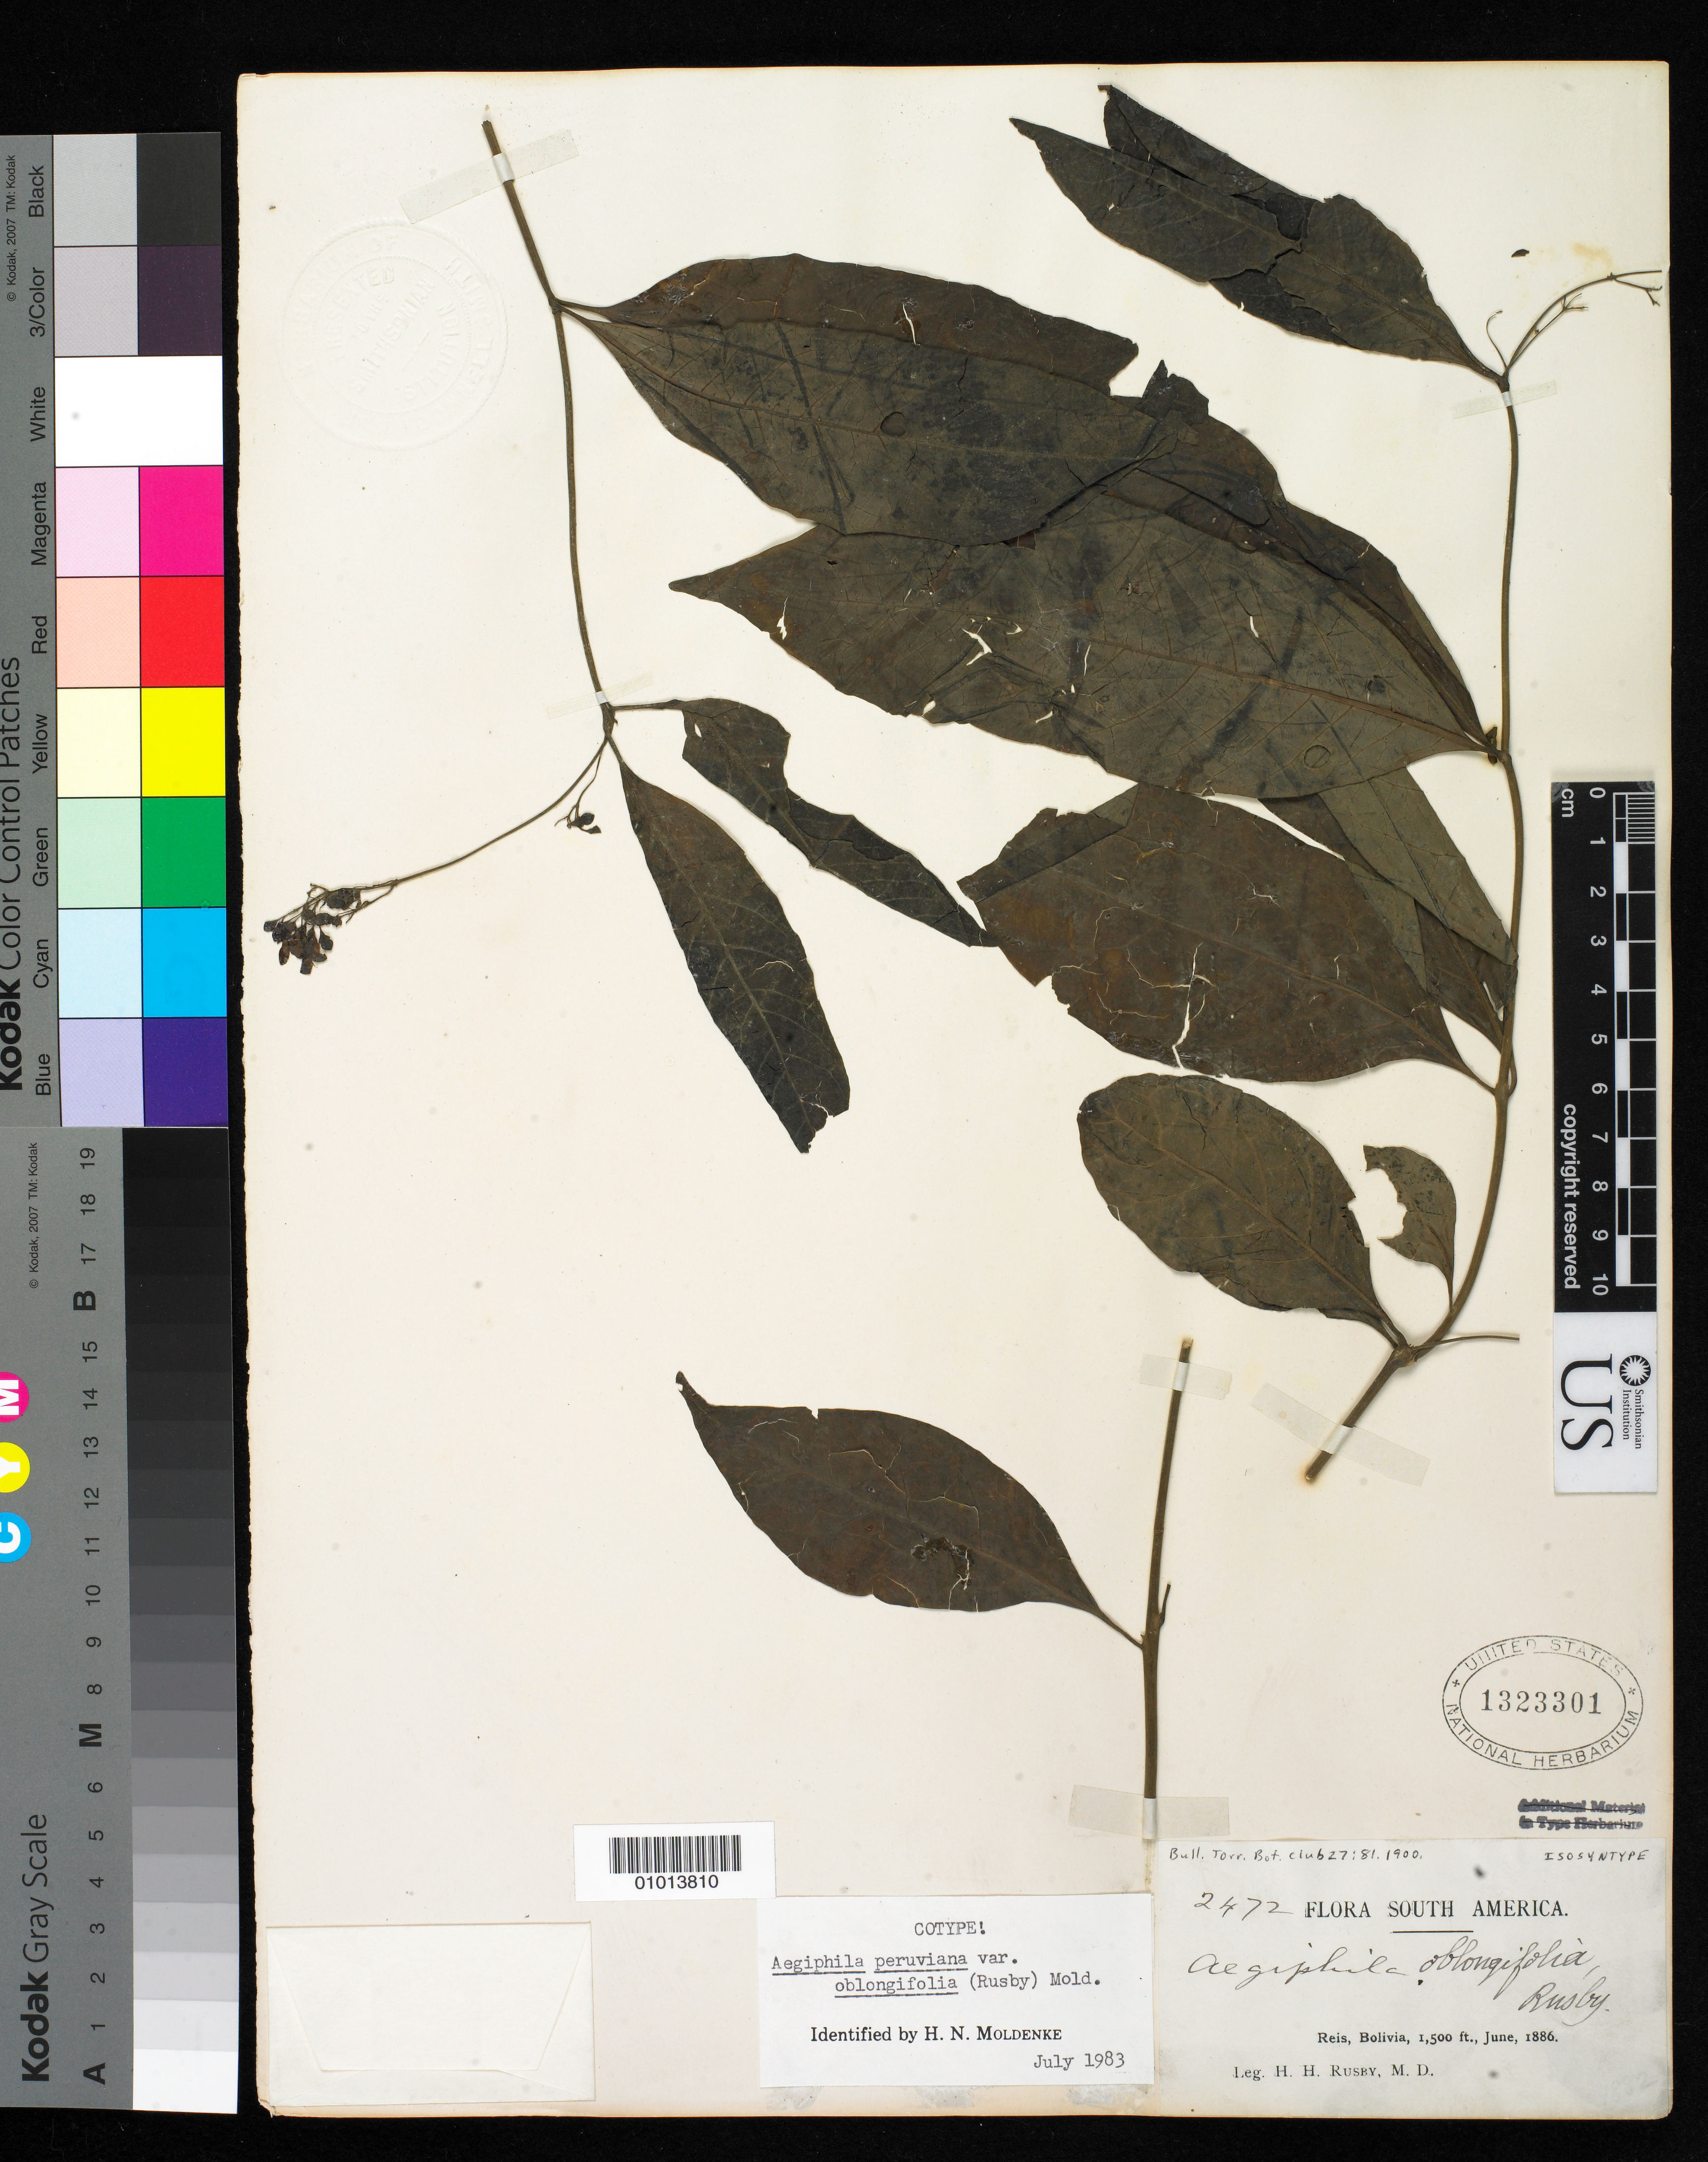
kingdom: Plantae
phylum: Tracheophyta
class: Magnoliopsida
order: Lamiales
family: Lamiaceae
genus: Aegiphila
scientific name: Aegiphila oblongifolia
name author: Rusby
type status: Isosyntype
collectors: H. H. Rusby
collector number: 2472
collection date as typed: Jun 1886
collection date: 1886-06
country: Bolivia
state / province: Pando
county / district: Nicolas Suarez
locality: Reis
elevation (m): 457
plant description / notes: Specimen ex John Donnell Smith herbarium.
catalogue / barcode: US 1323301